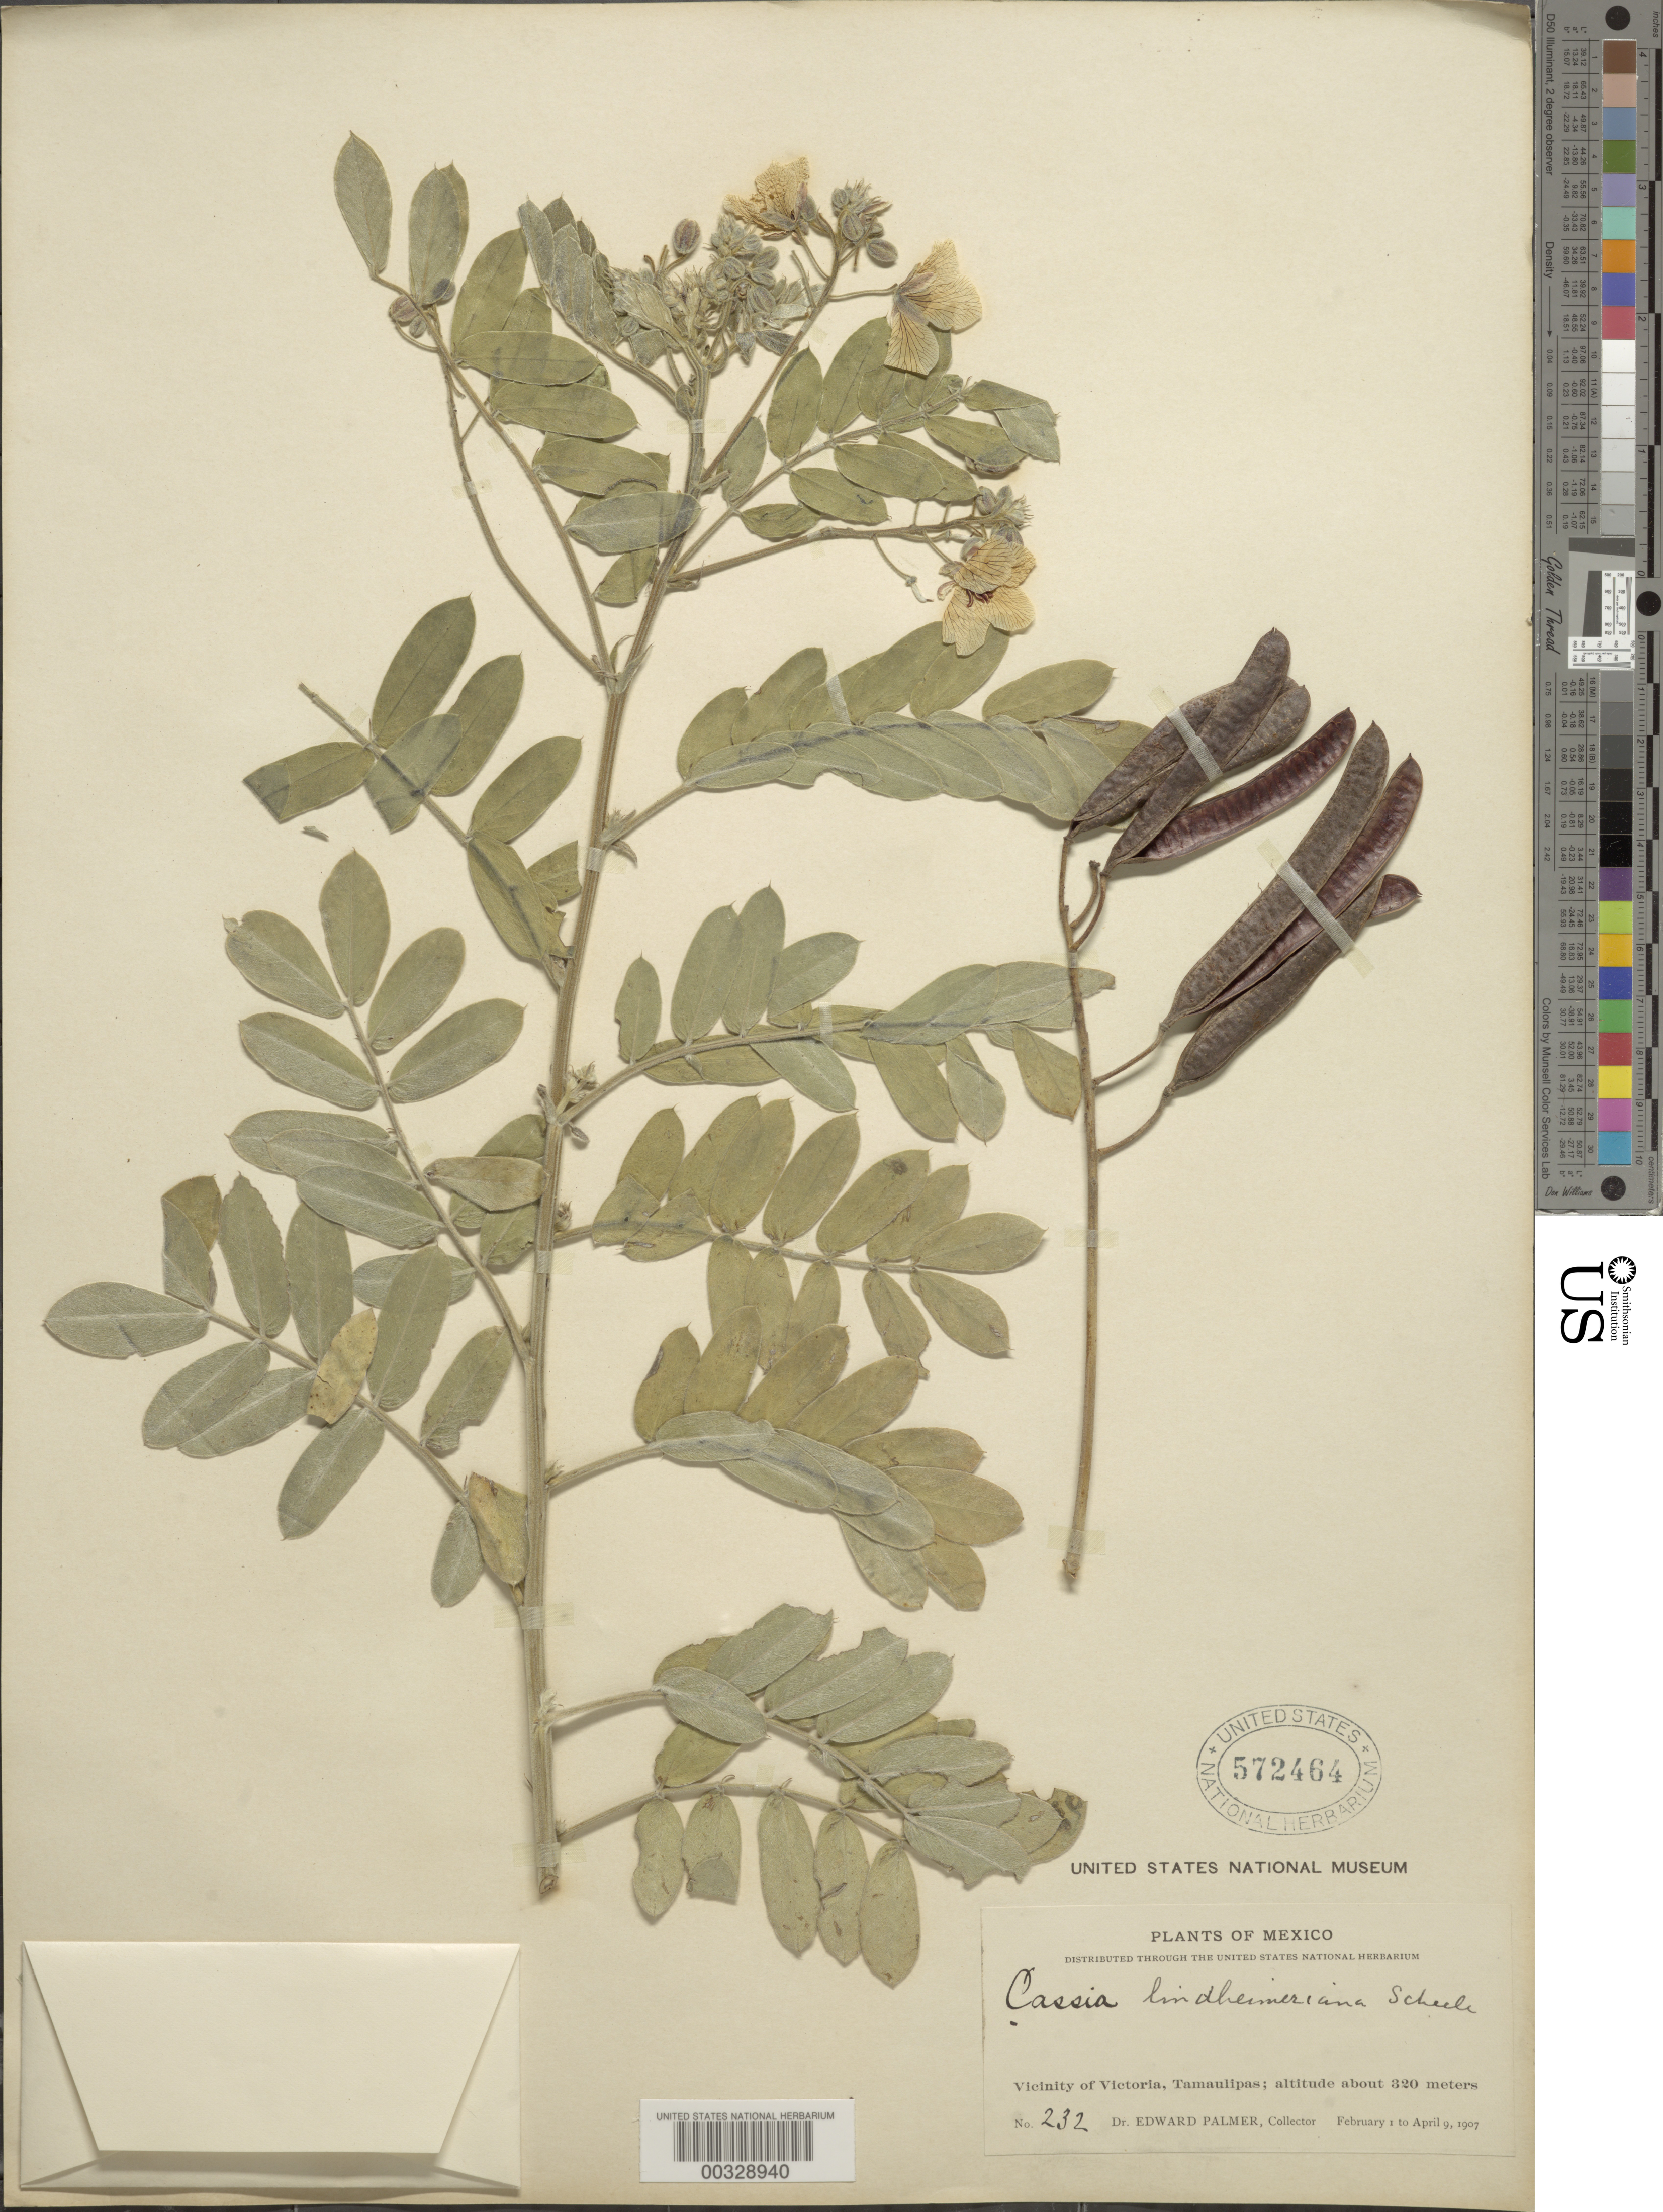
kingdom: Plantae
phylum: Tracheophyta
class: Magnoliopsida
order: Fabales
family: Fabaceae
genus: Senna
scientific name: Senna lindheimeriana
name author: (Scheele) H.S. Irwin & Barneby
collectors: E. Palmer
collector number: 232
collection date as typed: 01 Feb 1907 to 09 Apr 1907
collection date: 1907-02-01/1907-04-09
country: Mexico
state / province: Tamaulipas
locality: Vicinity of Victoria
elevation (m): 320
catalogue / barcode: US 572464